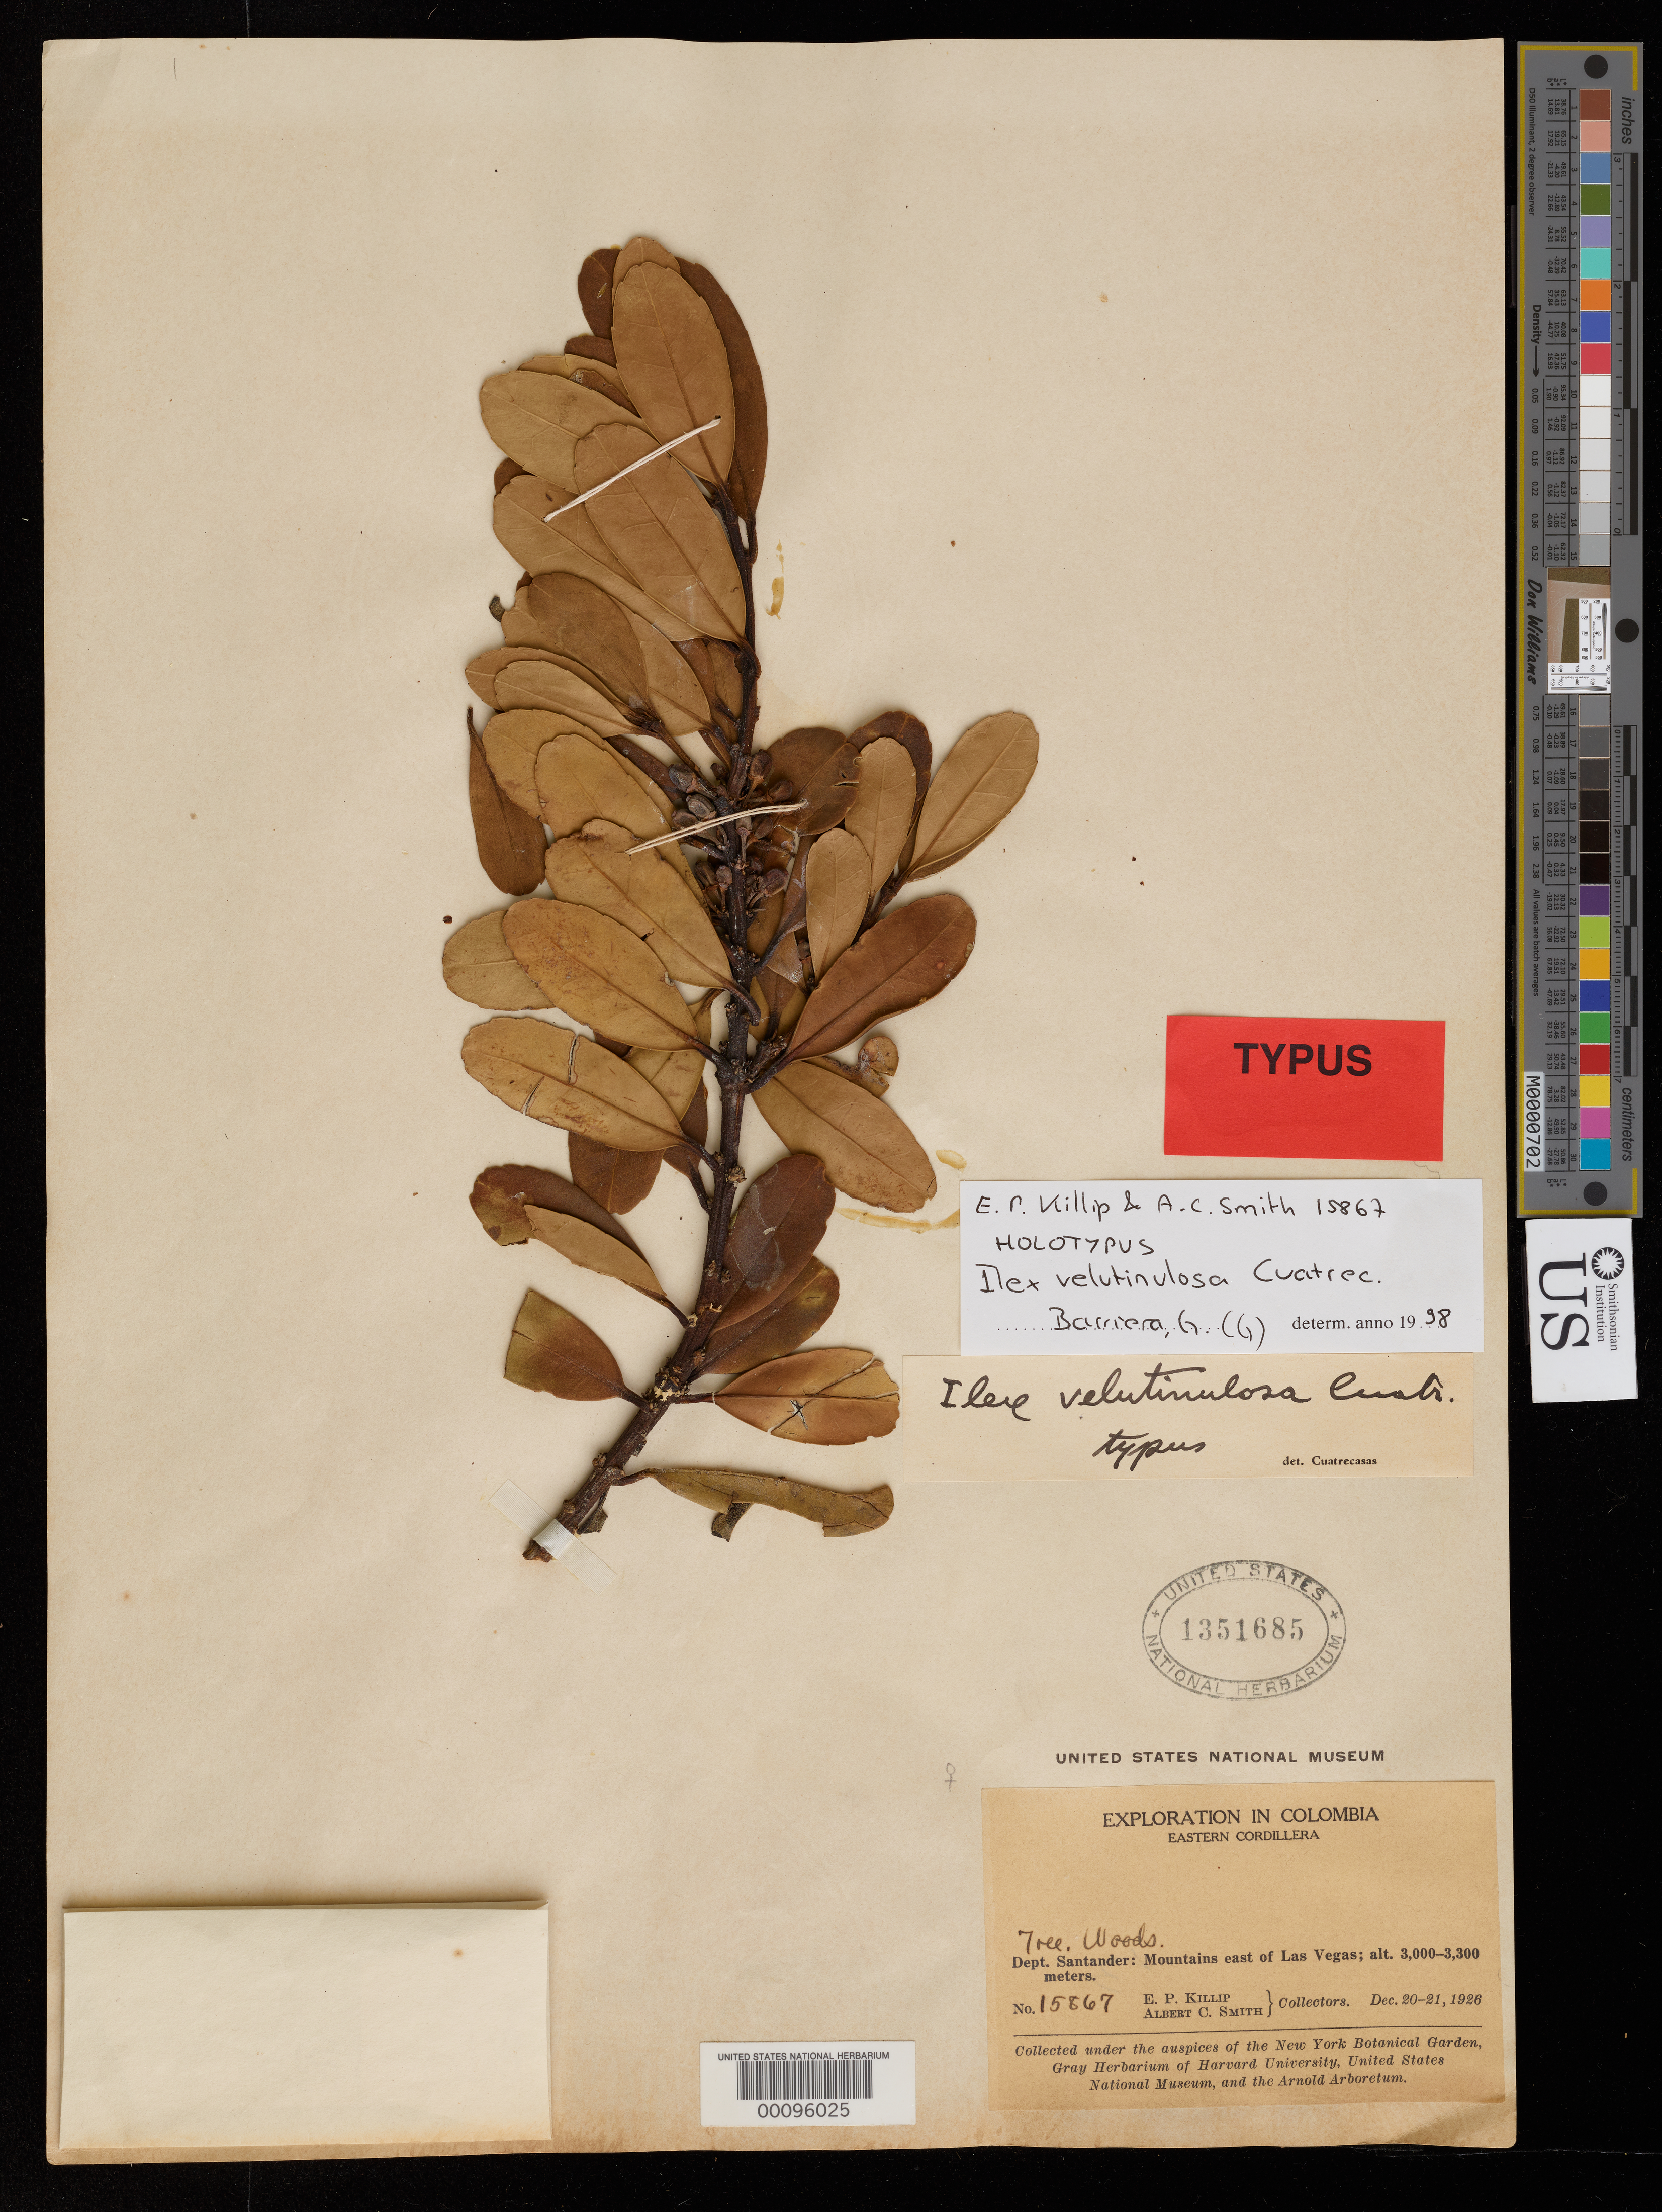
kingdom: Plantae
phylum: Tracheophyta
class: Magnoliopsida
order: Aquifoliales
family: Aquifoliaceae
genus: Ilex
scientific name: Ilex velutinulosa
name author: Cuatrec.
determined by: Barriera, Gabrielle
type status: Holotype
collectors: E. P. Killip & A. C. Smith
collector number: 15867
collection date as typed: Dec 1926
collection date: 1926-12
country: Colombia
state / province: Santander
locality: Mountains E of las Vegas.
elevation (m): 3000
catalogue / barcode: US 1351685